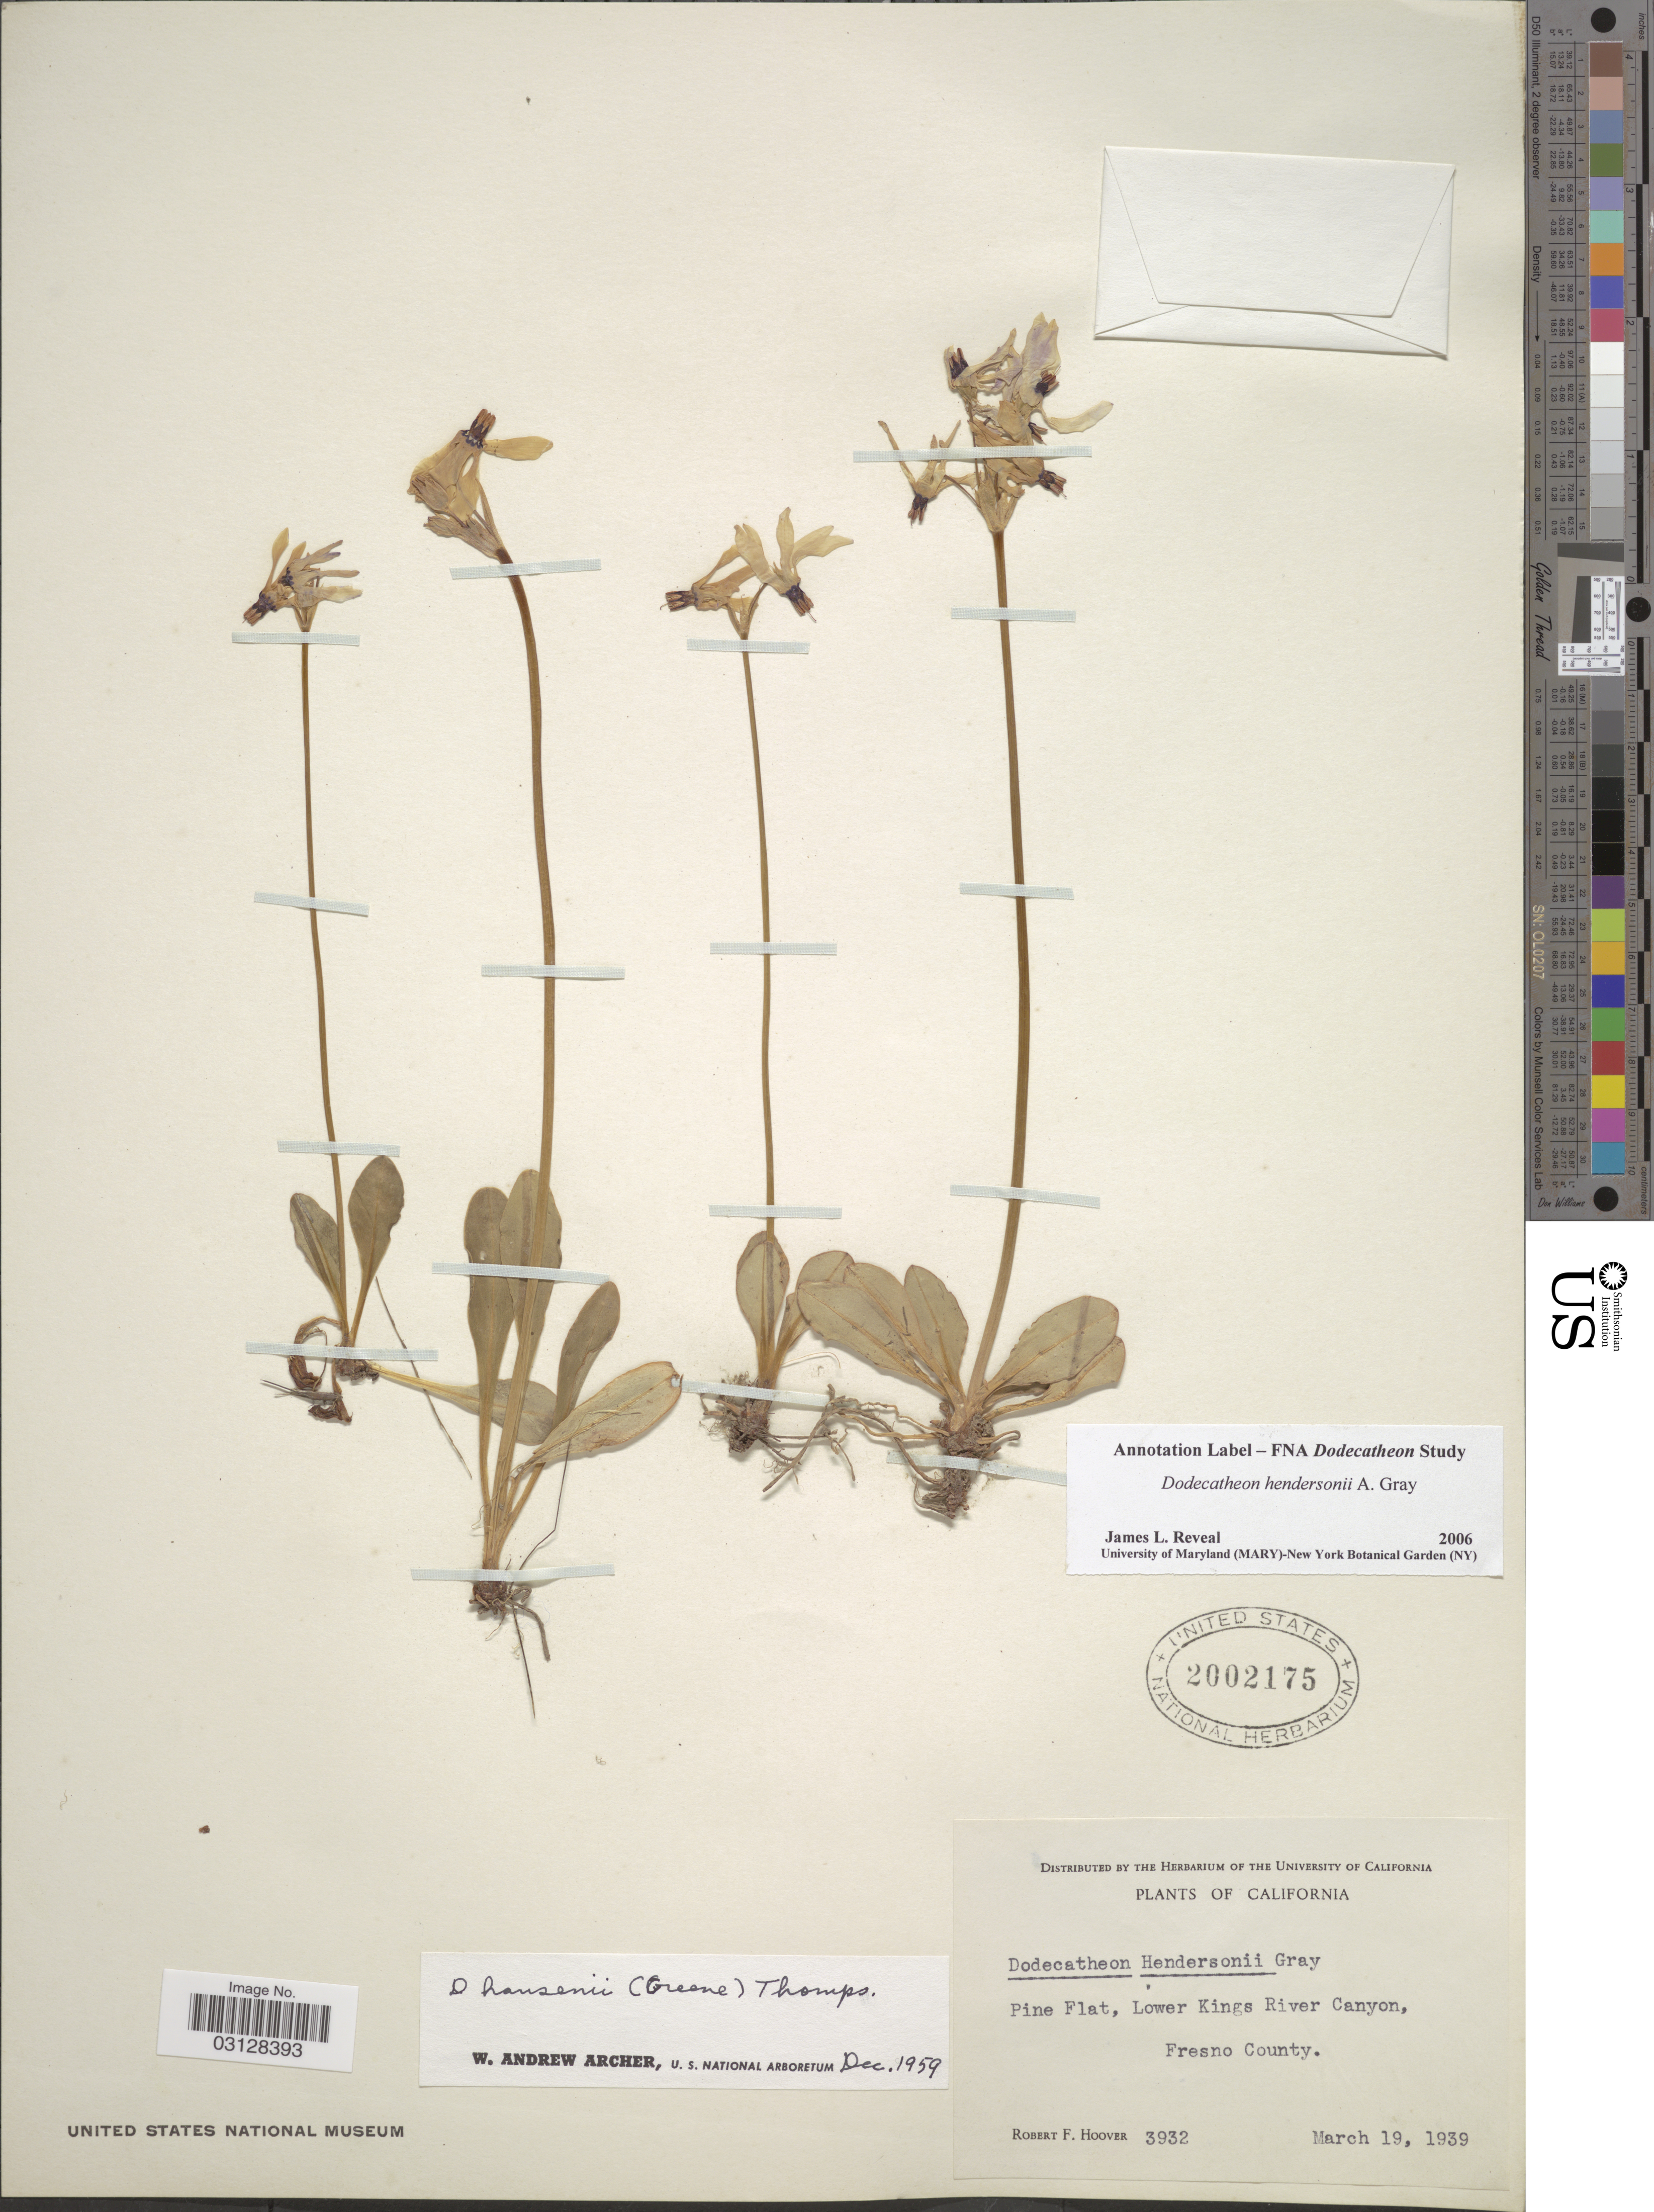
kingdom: Plantae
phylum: Tracheophyta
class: Magnoliopsida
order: Ericales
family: Primulaceae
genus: Dodecatheon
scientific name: Dodecatheon hansenii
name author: (Greene) H.J. Thomps.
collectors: R. F. Hoover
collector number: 3932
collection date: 1939-03-19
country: United States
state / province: California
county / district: Fresno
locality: Pine Flat, Lower Kings River Canyon, Fresno County.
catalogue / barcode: US 2002175